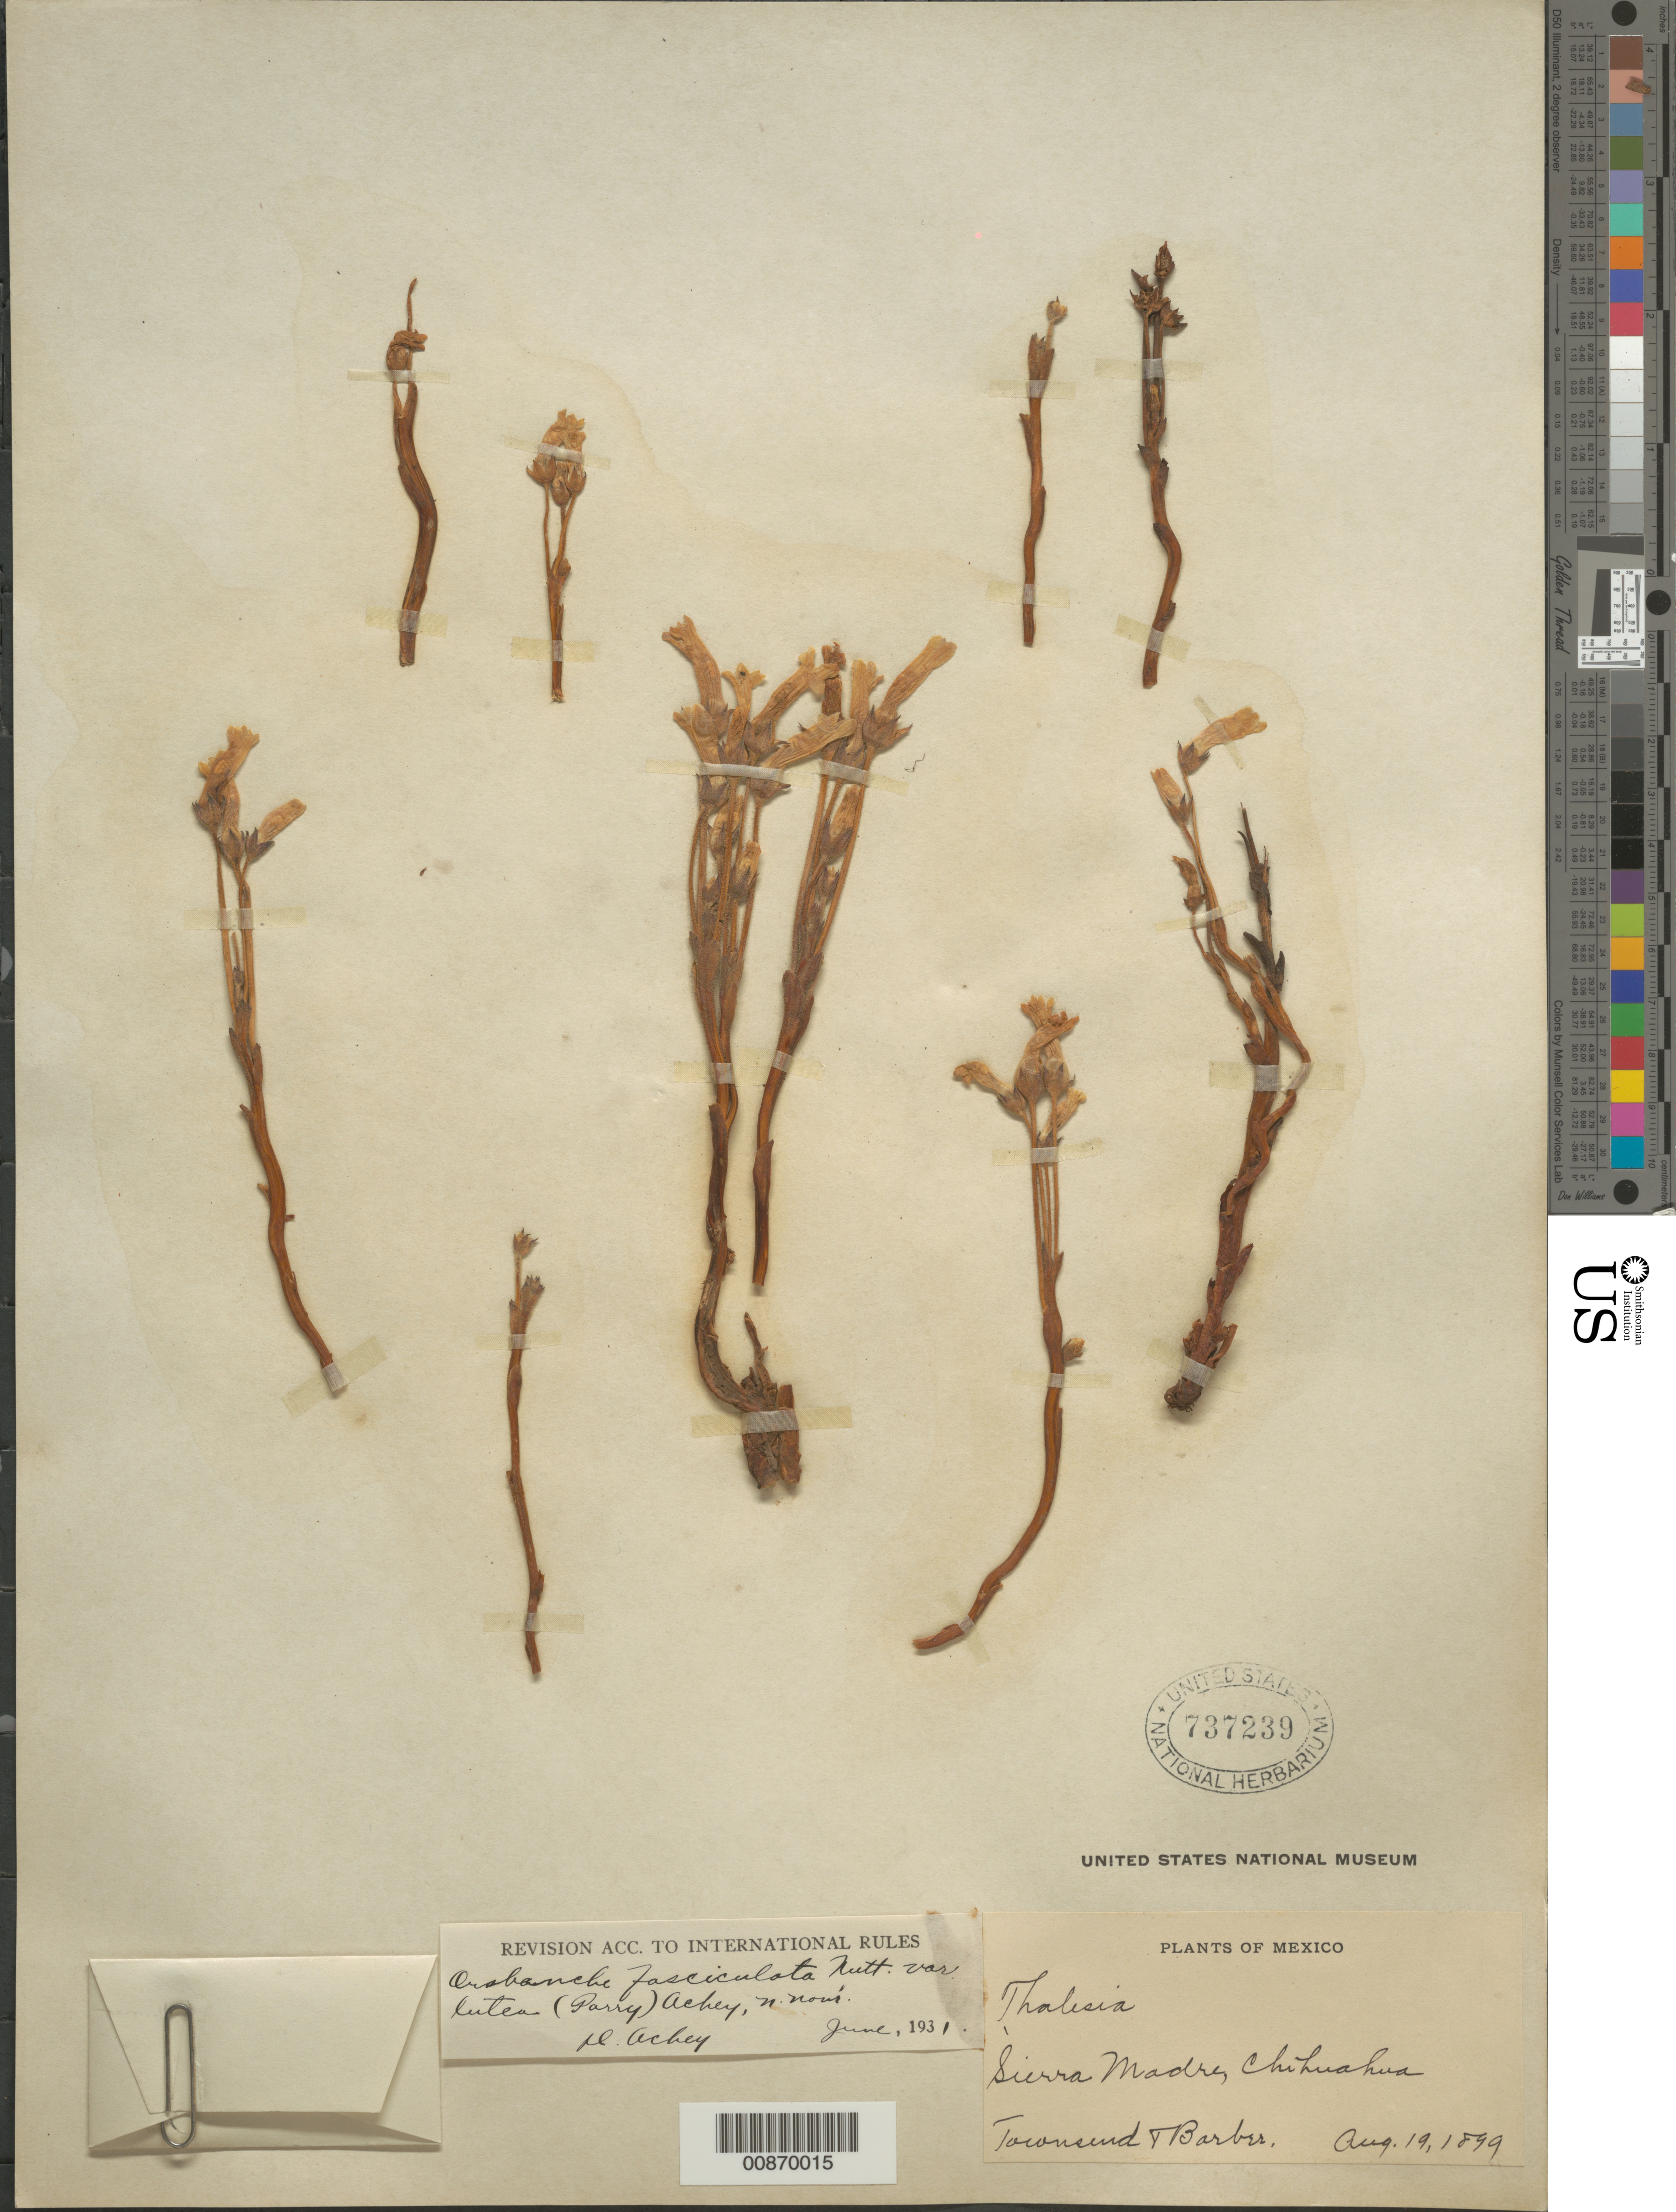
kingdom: Plantae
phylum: Tracheophyta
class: Magnoliopsida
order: Lamiales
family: Orobanchaceae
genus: Orobanche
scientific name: Orobanche fasciculata var. lutea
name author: Nutt.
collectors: C. H. T. Townsend & -. Barber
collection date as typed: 19 Aug 1899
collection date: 1899-08-19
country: Mexico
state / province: Chihuahua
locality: Sierra Madre, Chihuahua.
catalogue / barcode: US 737239